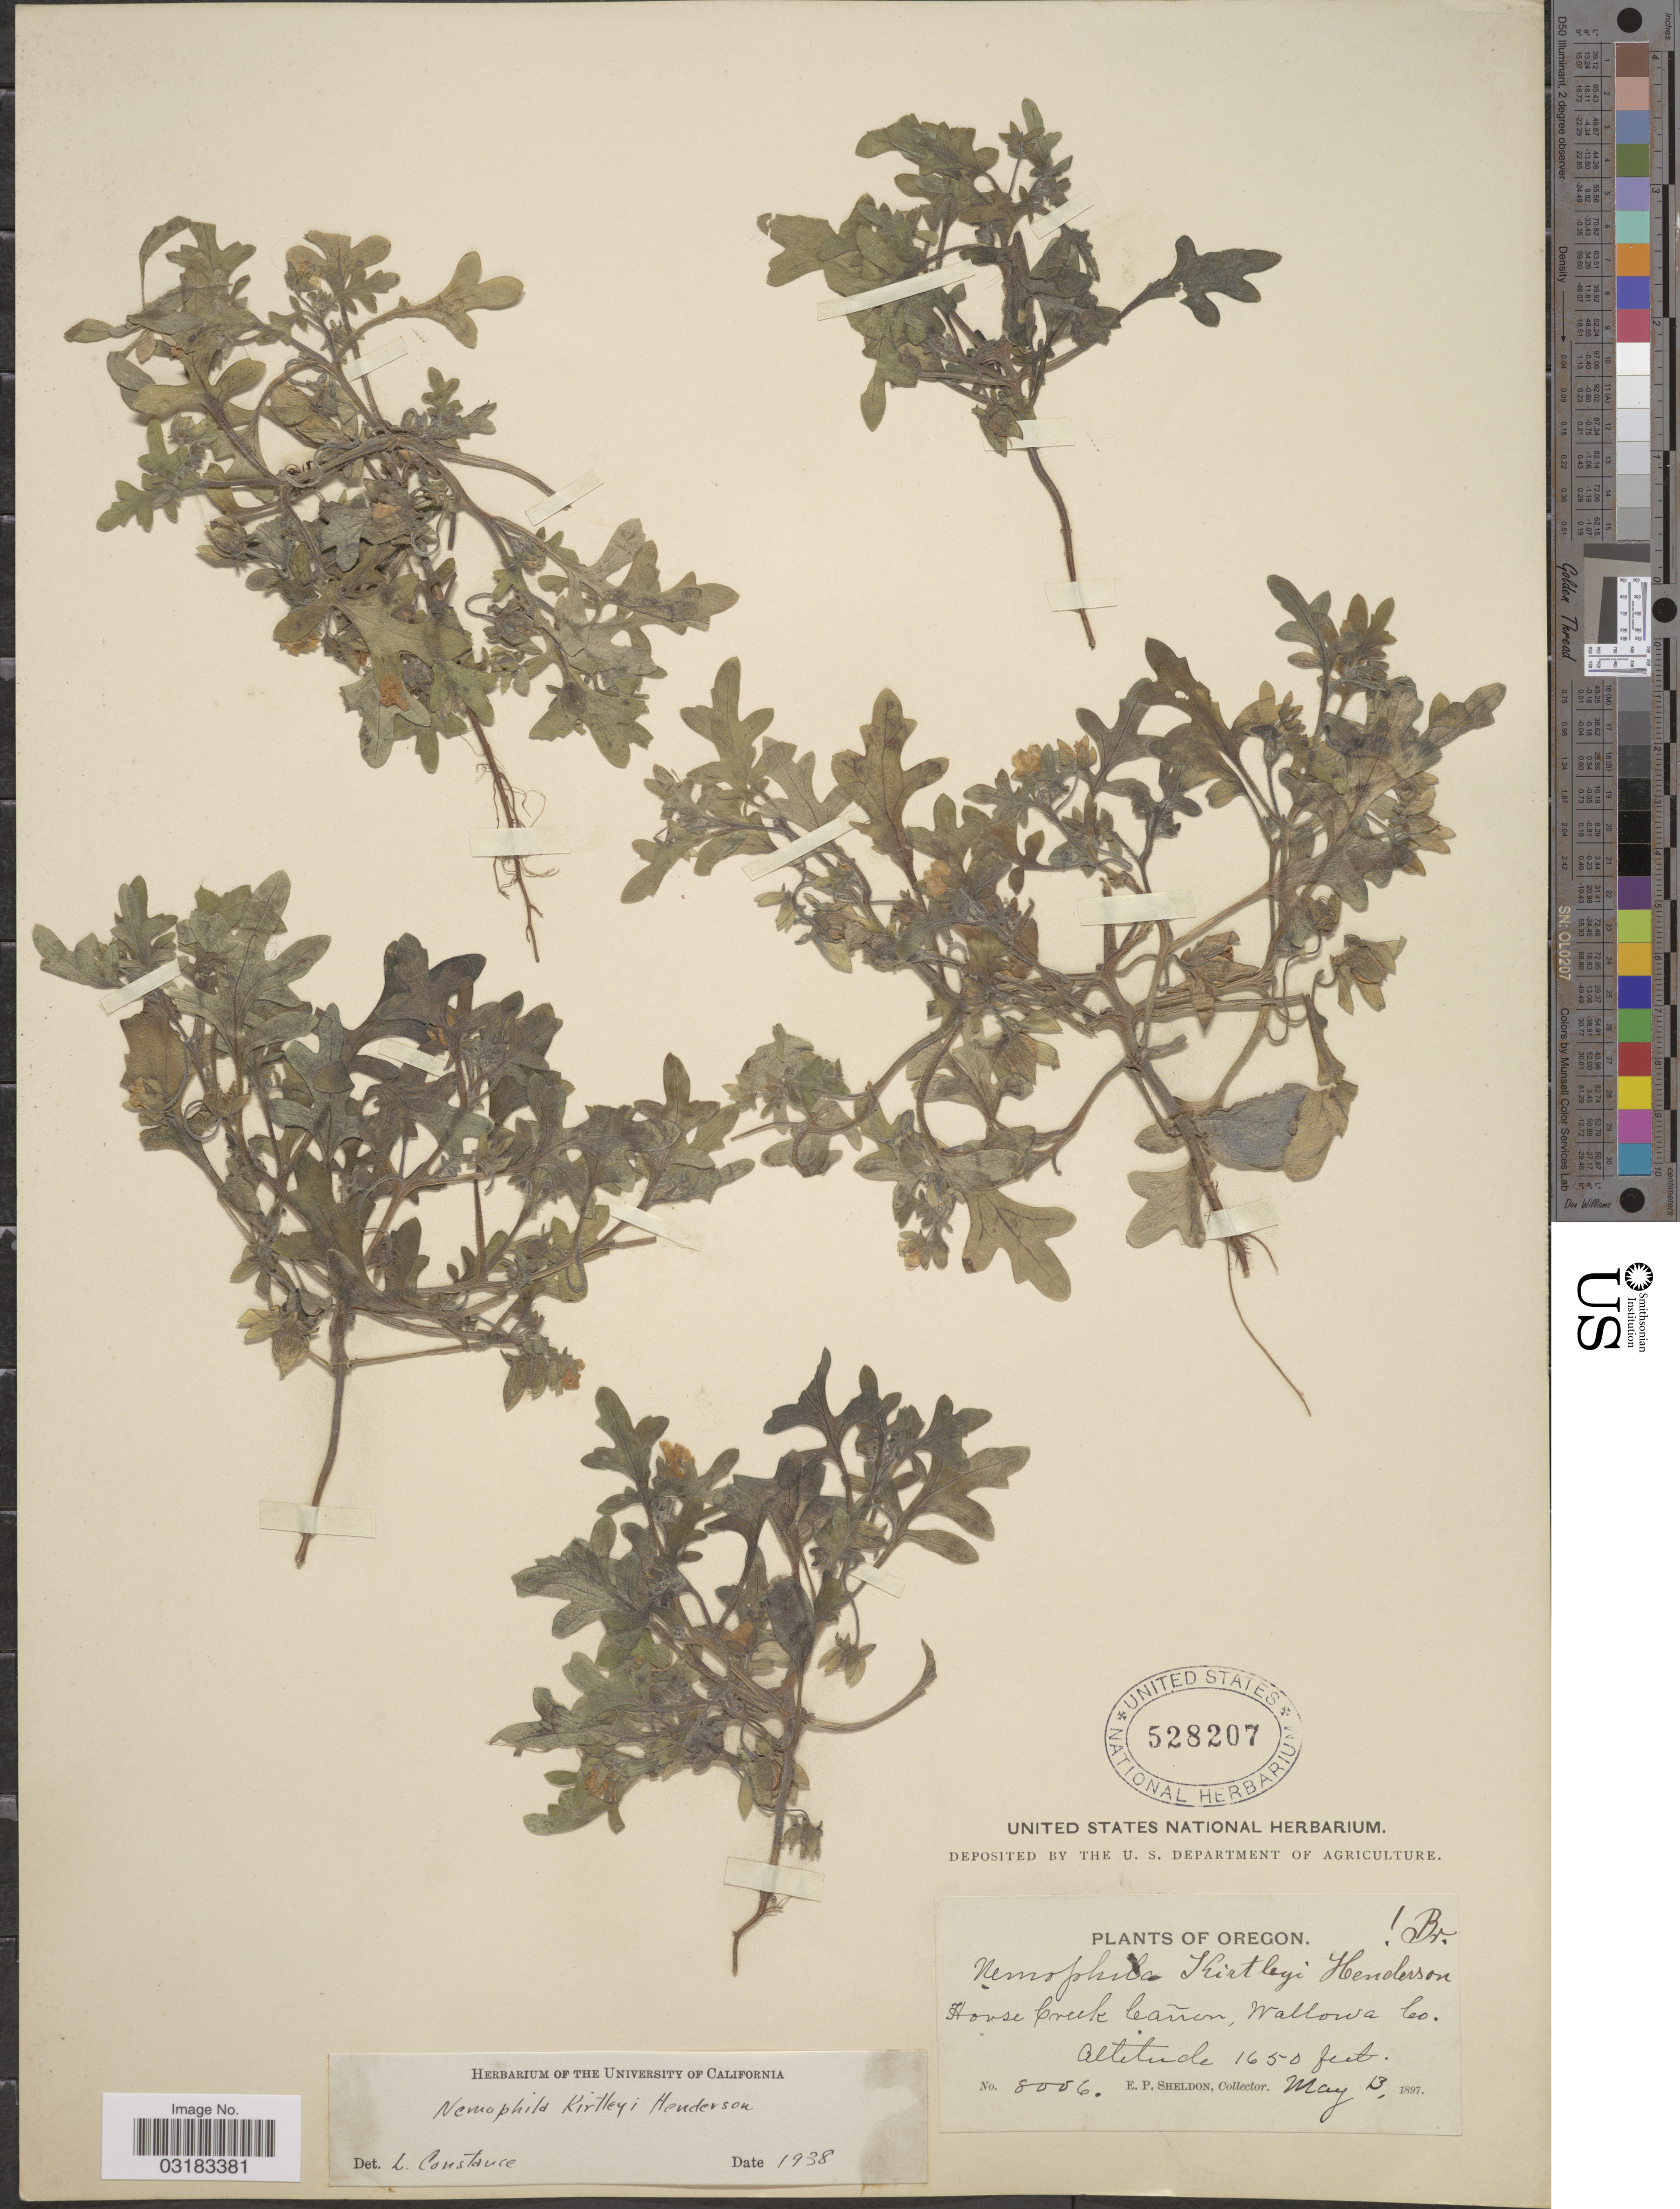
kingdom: Plantae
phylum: Tracheophyta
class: Magnoliopsida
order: Boraginales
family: Hydrophyllaceae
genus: Nemophila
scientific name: Nemophila kirtleyi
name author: L.F. Hend.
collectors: E. P. Sheldon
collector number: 8006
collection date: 1897-05-13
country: United States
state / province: Oregon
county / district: Wallowa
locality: Horse Creek Cañon, Wallowa Co.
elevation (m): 503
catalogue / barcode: US 528207